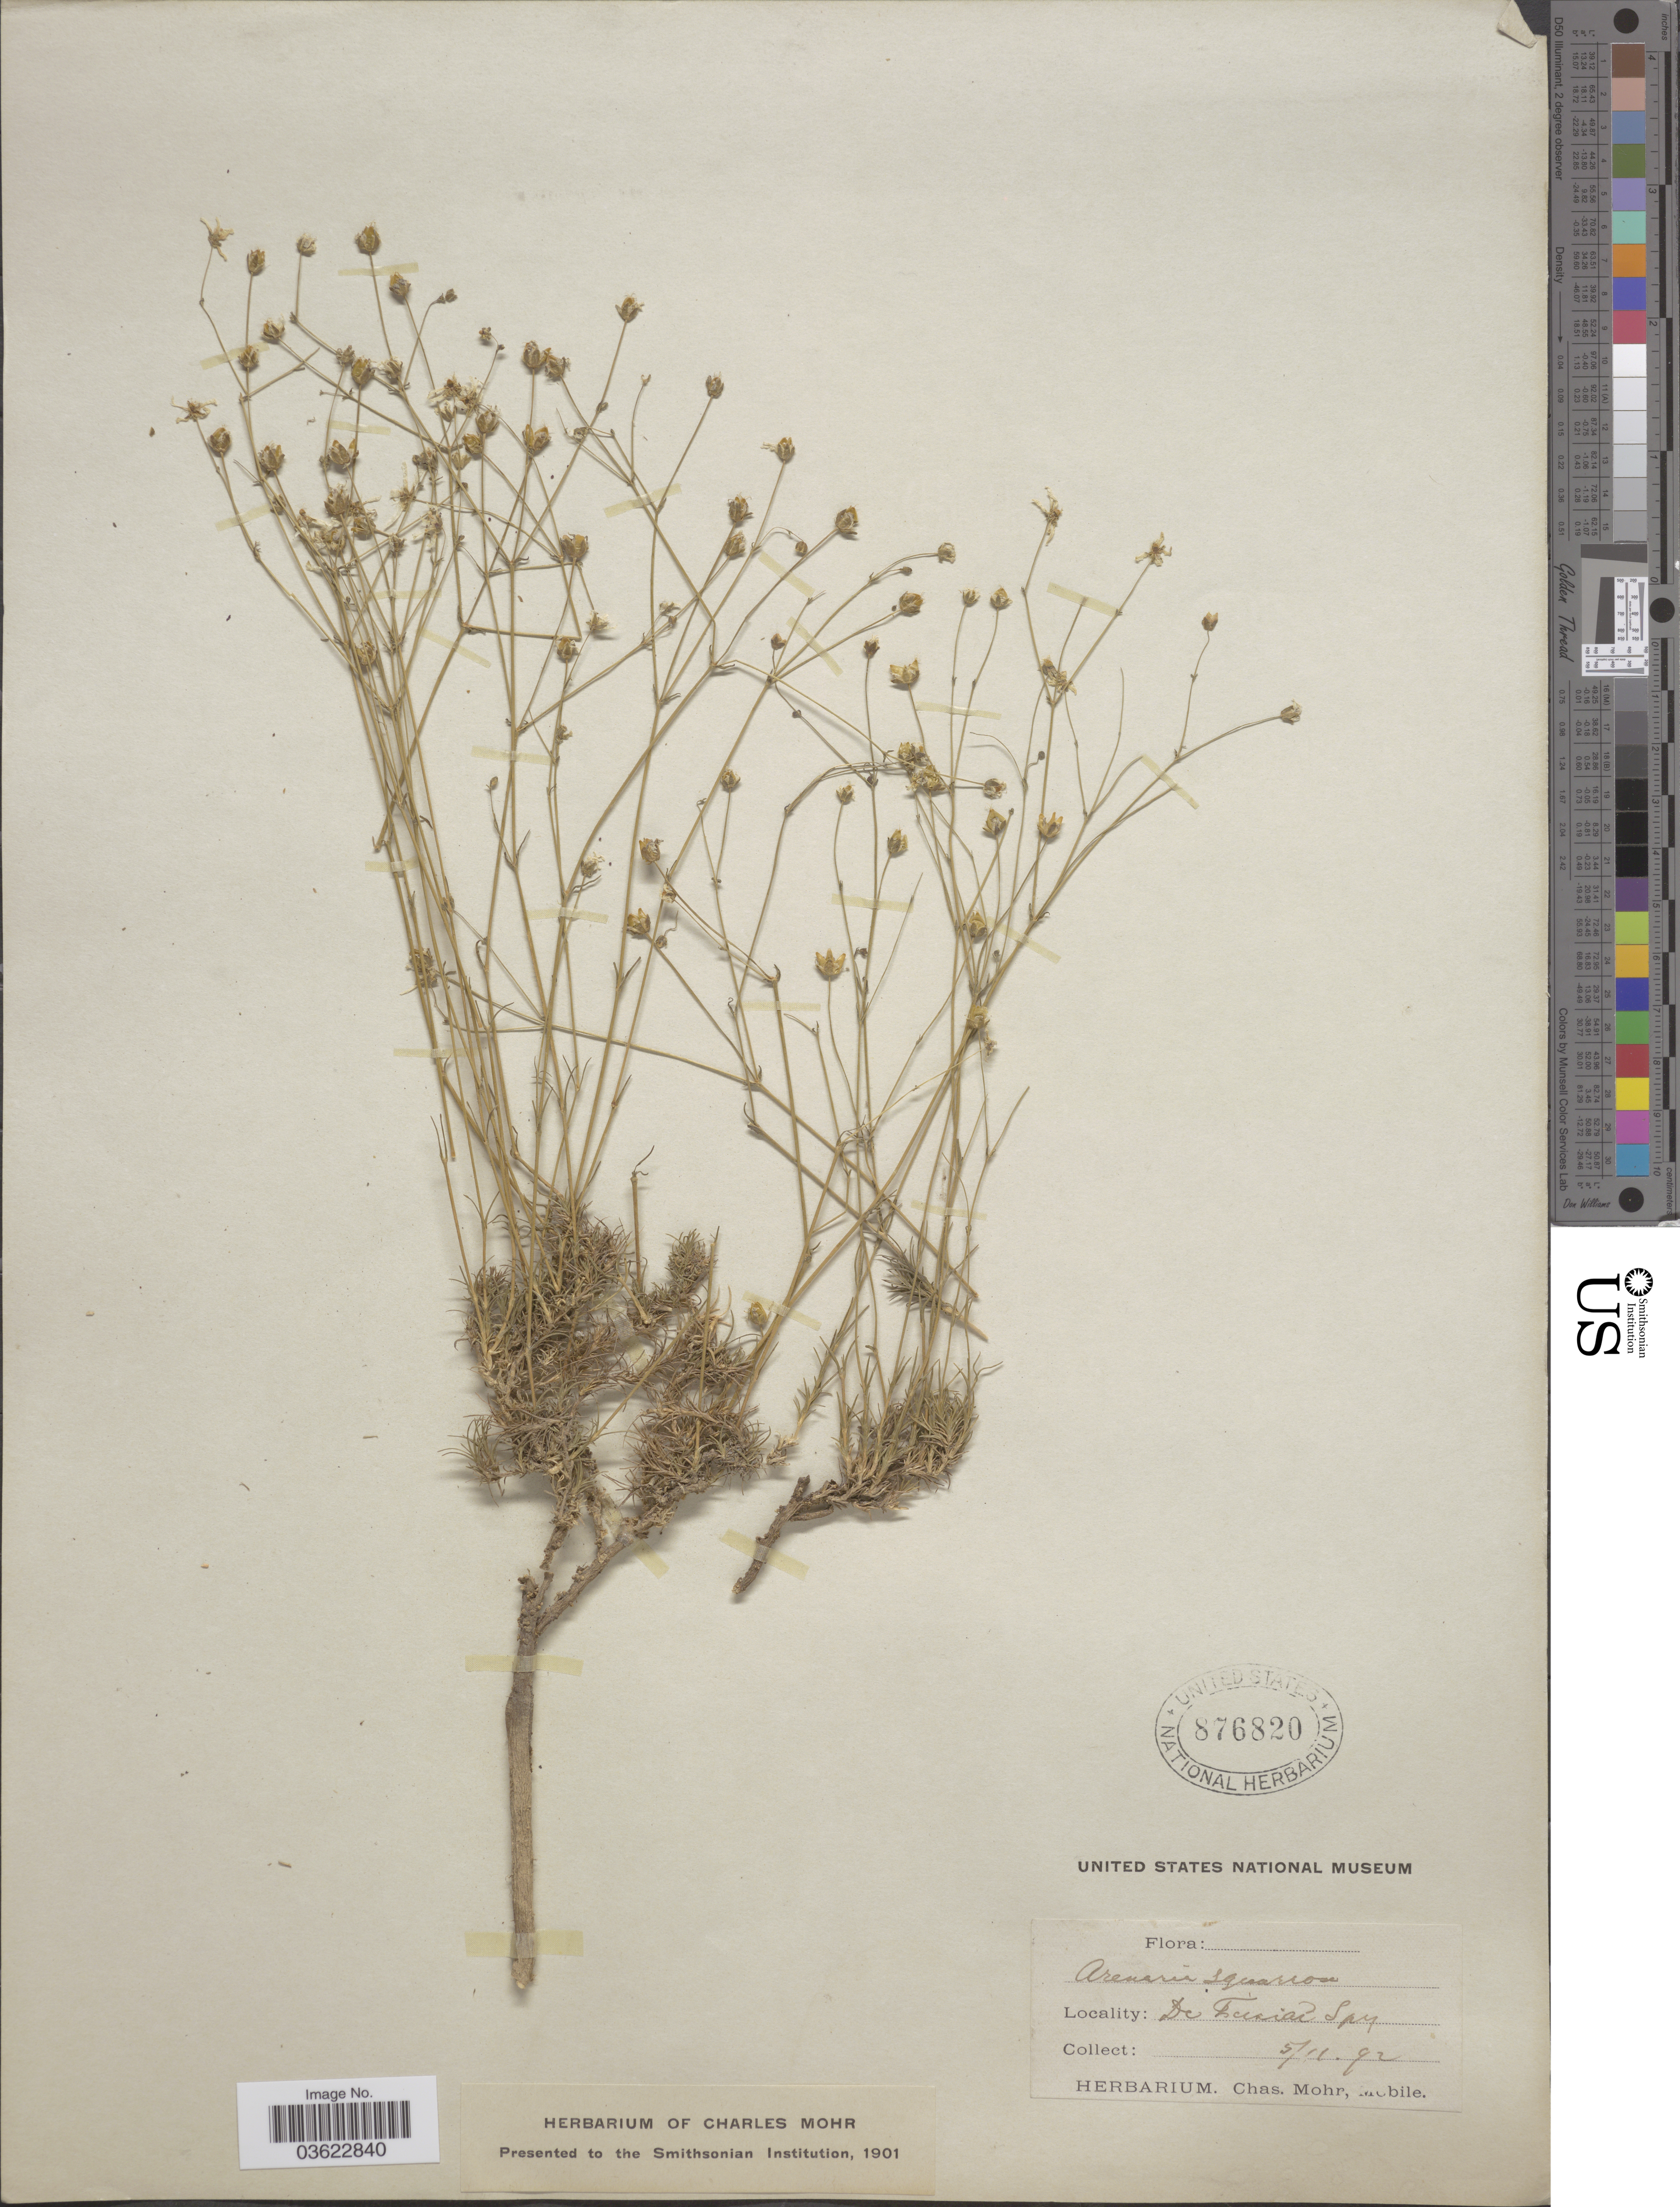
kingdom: Plantae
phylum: Tracheophyta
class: Magnoliopsida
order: Caryophyllales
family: Caryophyllaceae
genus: Arenaria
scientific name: Arenaria sp.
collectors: ex herb. Charles Mohr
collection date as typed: Transcribed d/m/y: 5/11/92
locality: De Fusiar Spy. [interpreted]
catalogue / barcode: US 876820